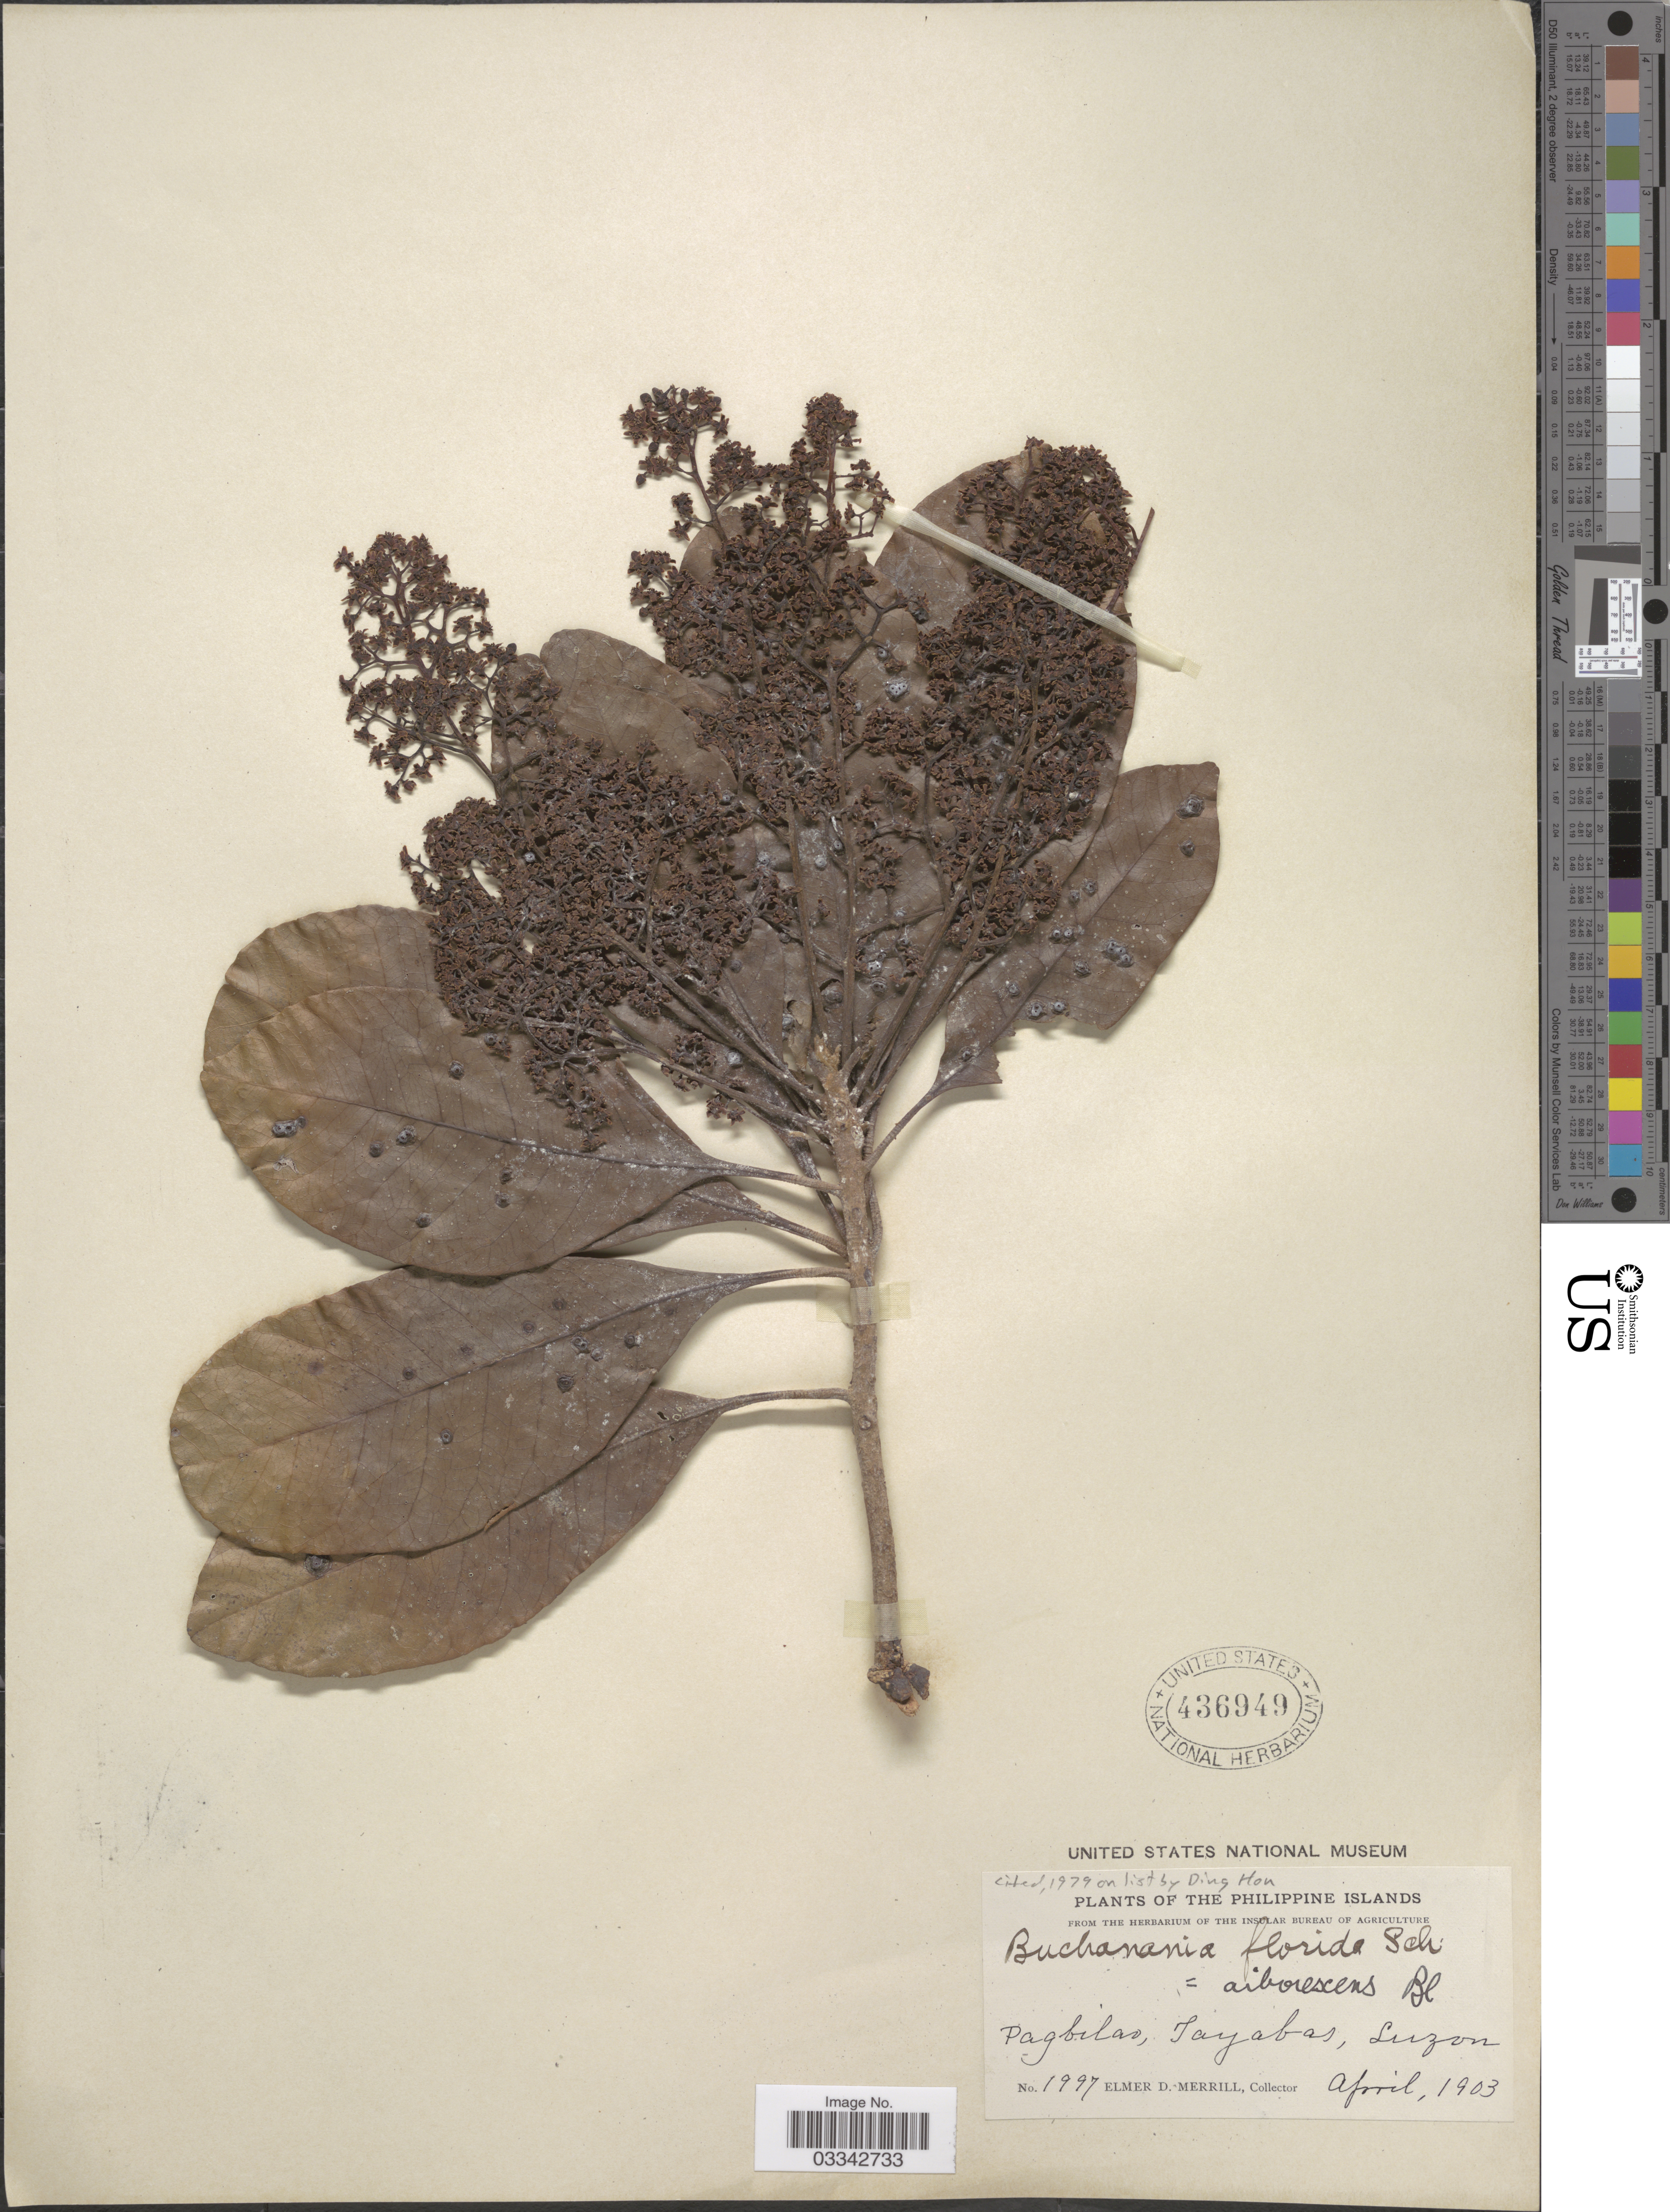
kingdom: Plantae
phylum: Tracheophyta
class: Magnoliopsida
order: Sapindales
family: Anacardiaceae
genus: Buchanania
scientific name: Buchanania arborescens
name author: (Blume) Blume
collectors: E. D. Merrill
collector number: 1997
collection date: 1903-04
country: Philippines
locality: The Philippine Islands. Pagbilao, Tayabas, Luzon.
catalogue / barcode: US 436949